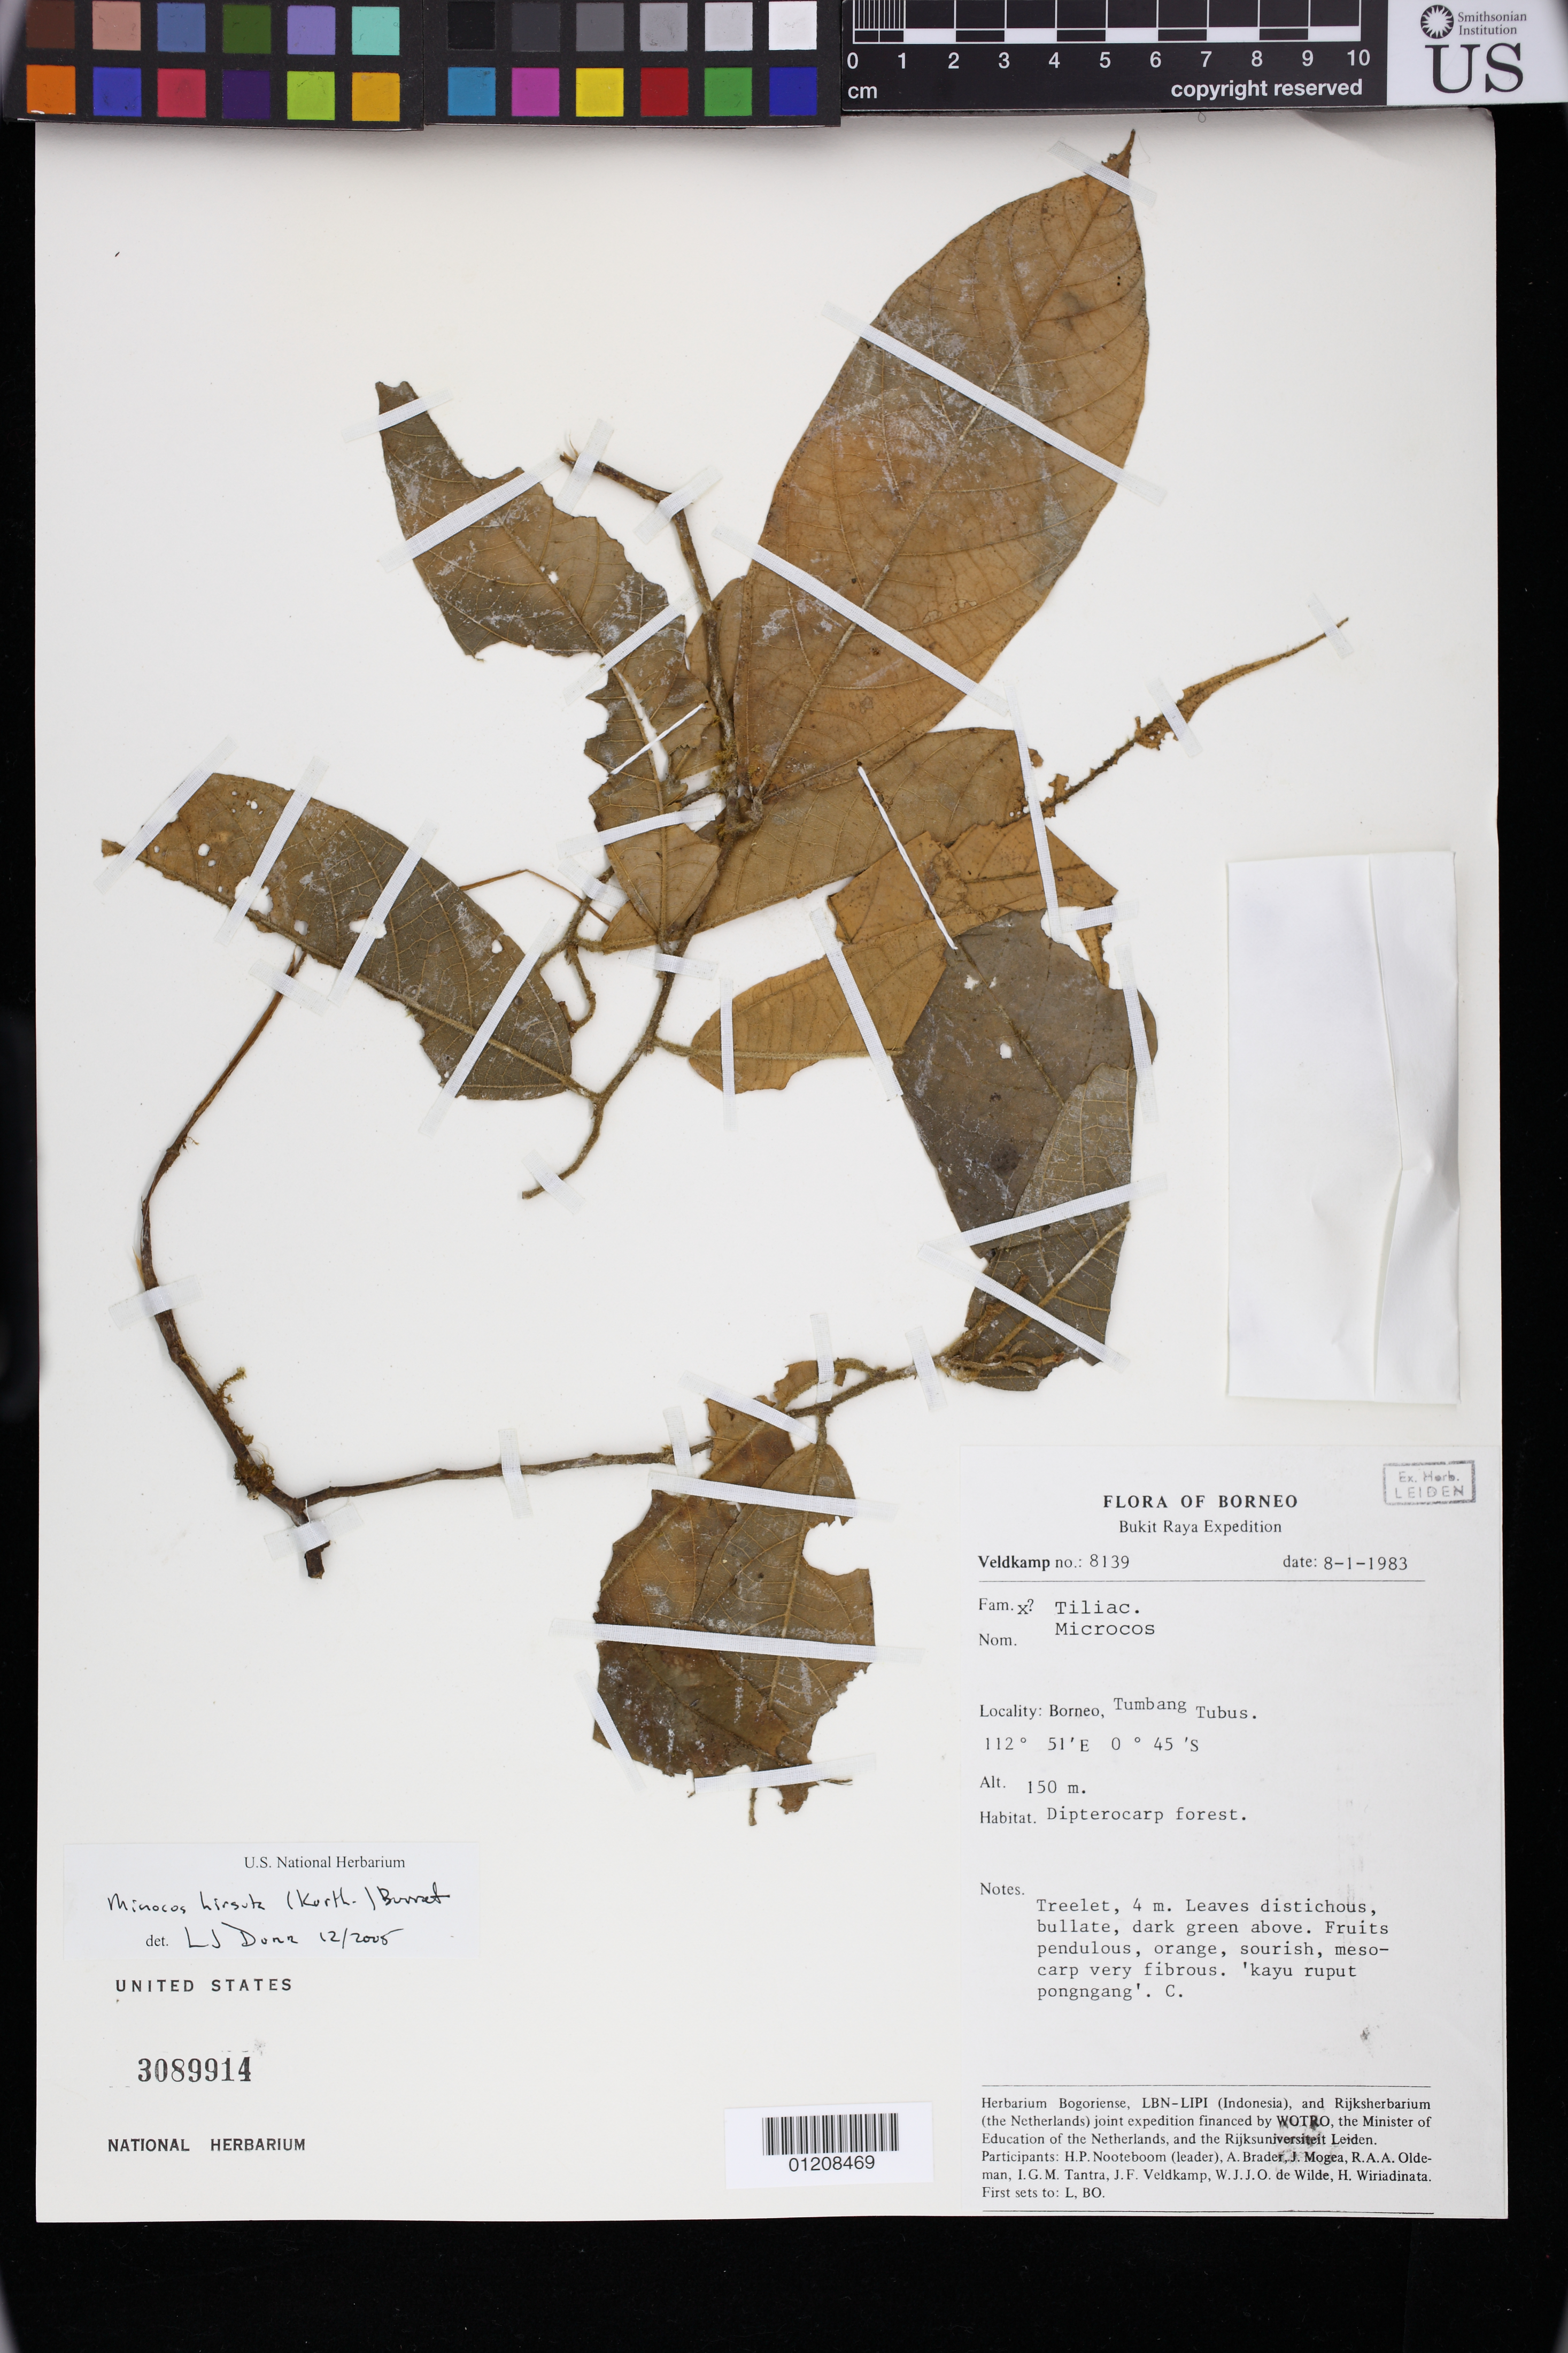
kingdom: Plantae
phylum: Tracheophyta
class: Magnoliopsida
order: Malvales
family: Malvaceae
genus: Microcos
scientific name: Microcos hirsuta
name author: (Korth.) Burret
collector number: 8139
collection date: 1983-08-01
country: Indonesia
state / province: Bukit Raya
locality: Borneo, Tumbang Tubus. Dipterocarp forest.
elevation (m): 150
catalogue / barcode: US 3089914